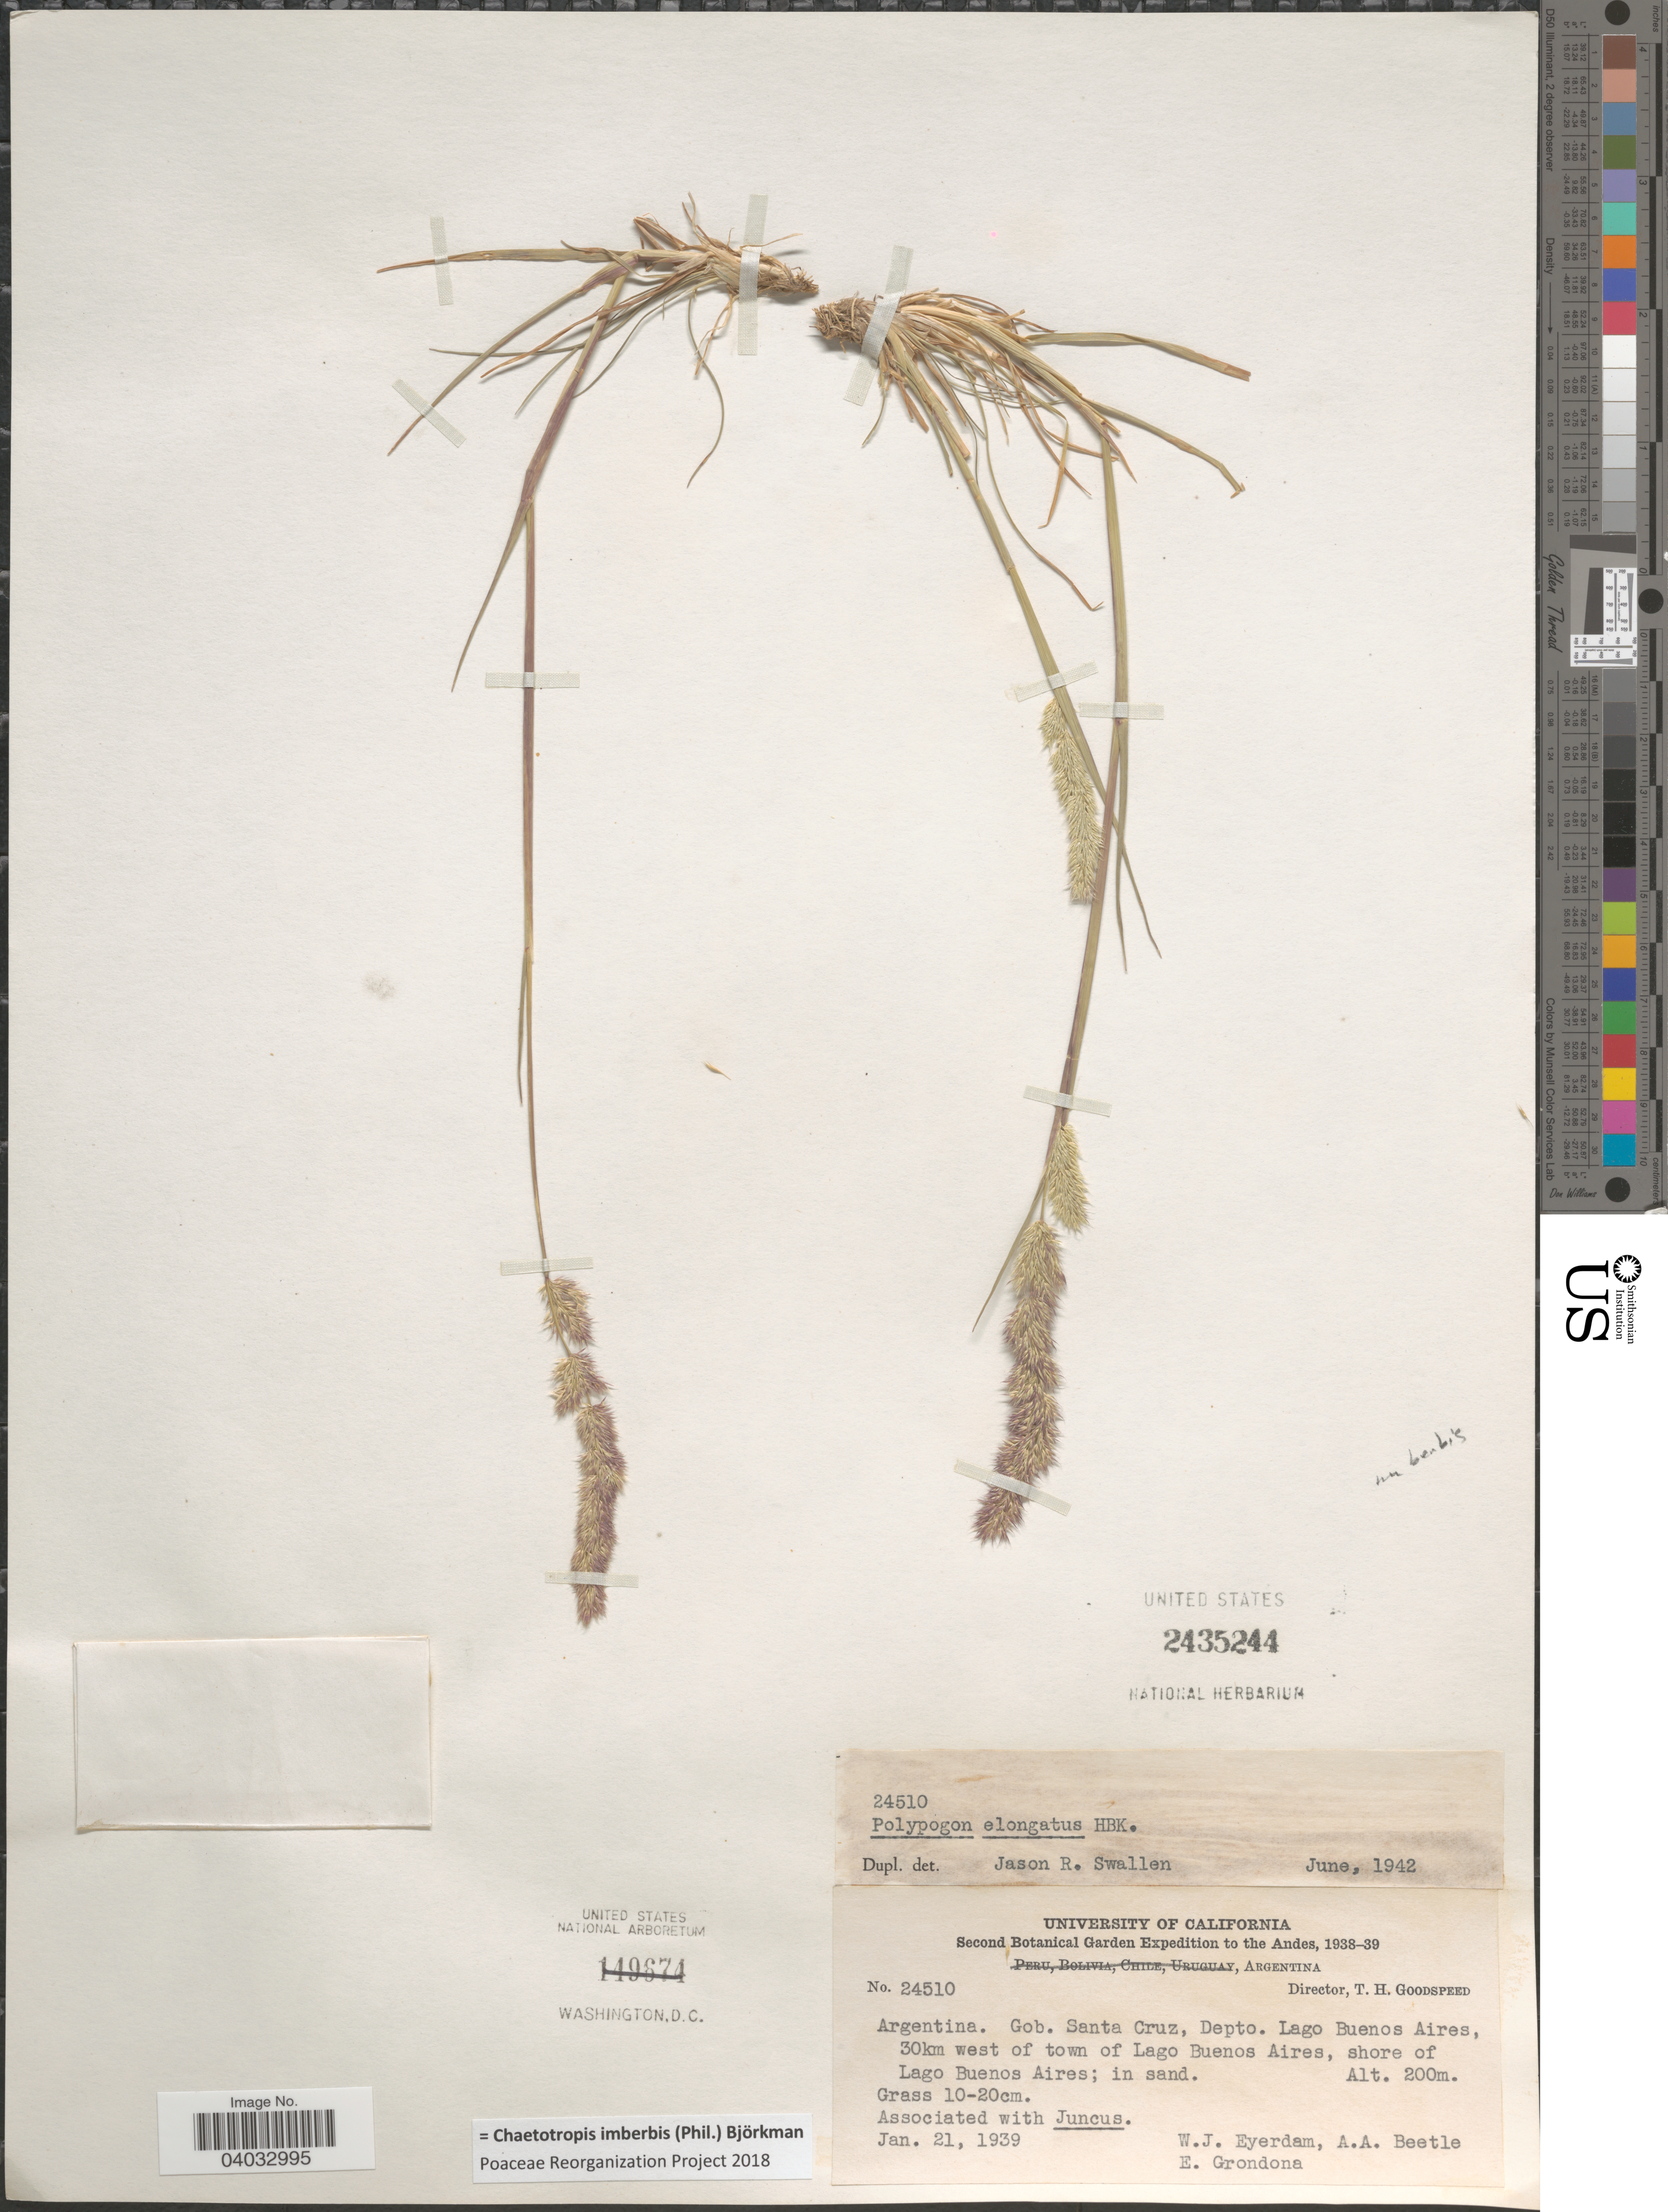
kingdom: Plantae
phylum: Tracheophyta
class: Liliopsida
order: Poales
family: Poaceae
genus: Chaetotropis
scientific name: Chaetotropis imberbis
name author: (Phil.) Björkman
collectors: W. J. Eyerdam, A. A. Beetle & E. Grondona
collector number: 24510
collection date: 1939-01-21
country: Argentina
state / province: Buenos Aires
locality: The Andes. Gob. Santa Cruz, Depto. Lago Buenos Aires, 30km west of town of Lago Buenos Aires, shore of Lago Buenos Aires.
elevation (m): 200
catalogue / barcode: US 2435244